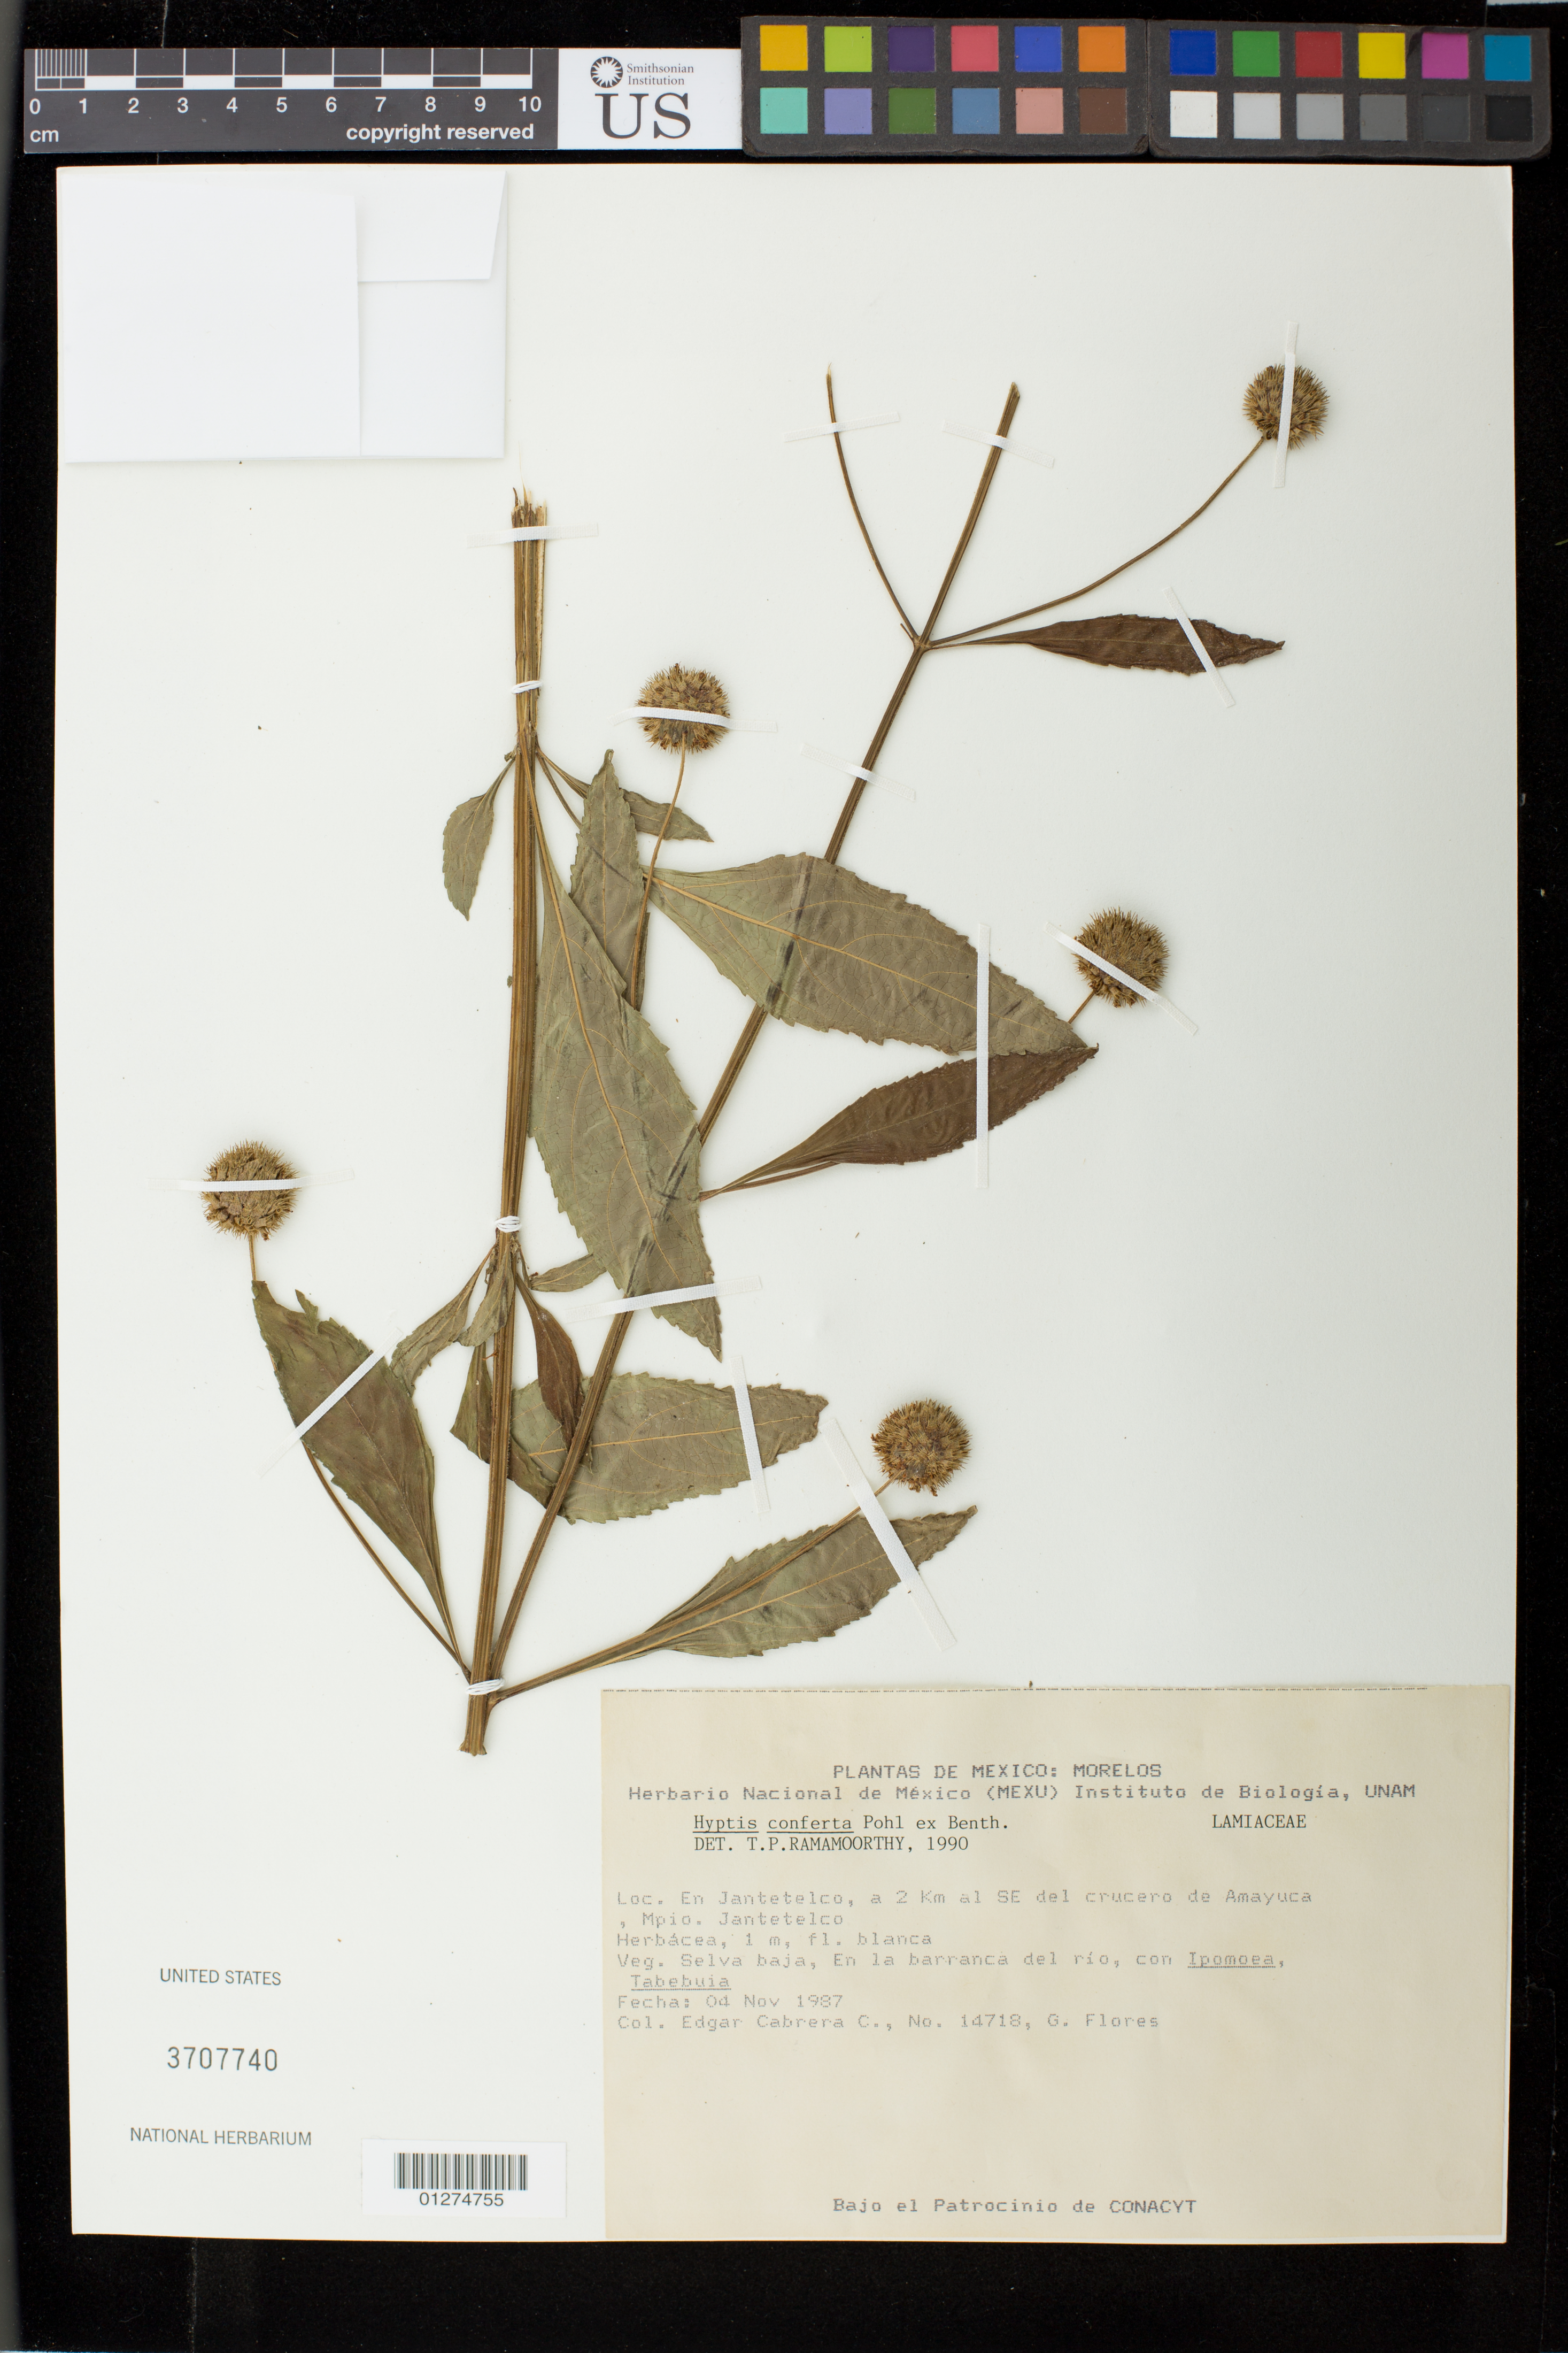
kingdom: Plantae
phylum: Tracheophyta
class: Magnoliopsida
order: Lamiales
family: Lamiaceae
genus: Hyptis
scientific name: Hyptis conferta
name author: Pohl ex Benth.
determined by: Ramamoorthy, T. P.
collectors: E. Cabrera C. & G. Flores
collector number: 14718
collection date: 1987-11-04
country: Mexico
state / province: Morelos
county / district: Jantetelco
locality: En Jantetelco, a 2 Km al SE del crucero de Amayuca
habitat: selva baja, en la barranca del rio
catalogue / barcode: US 3707740